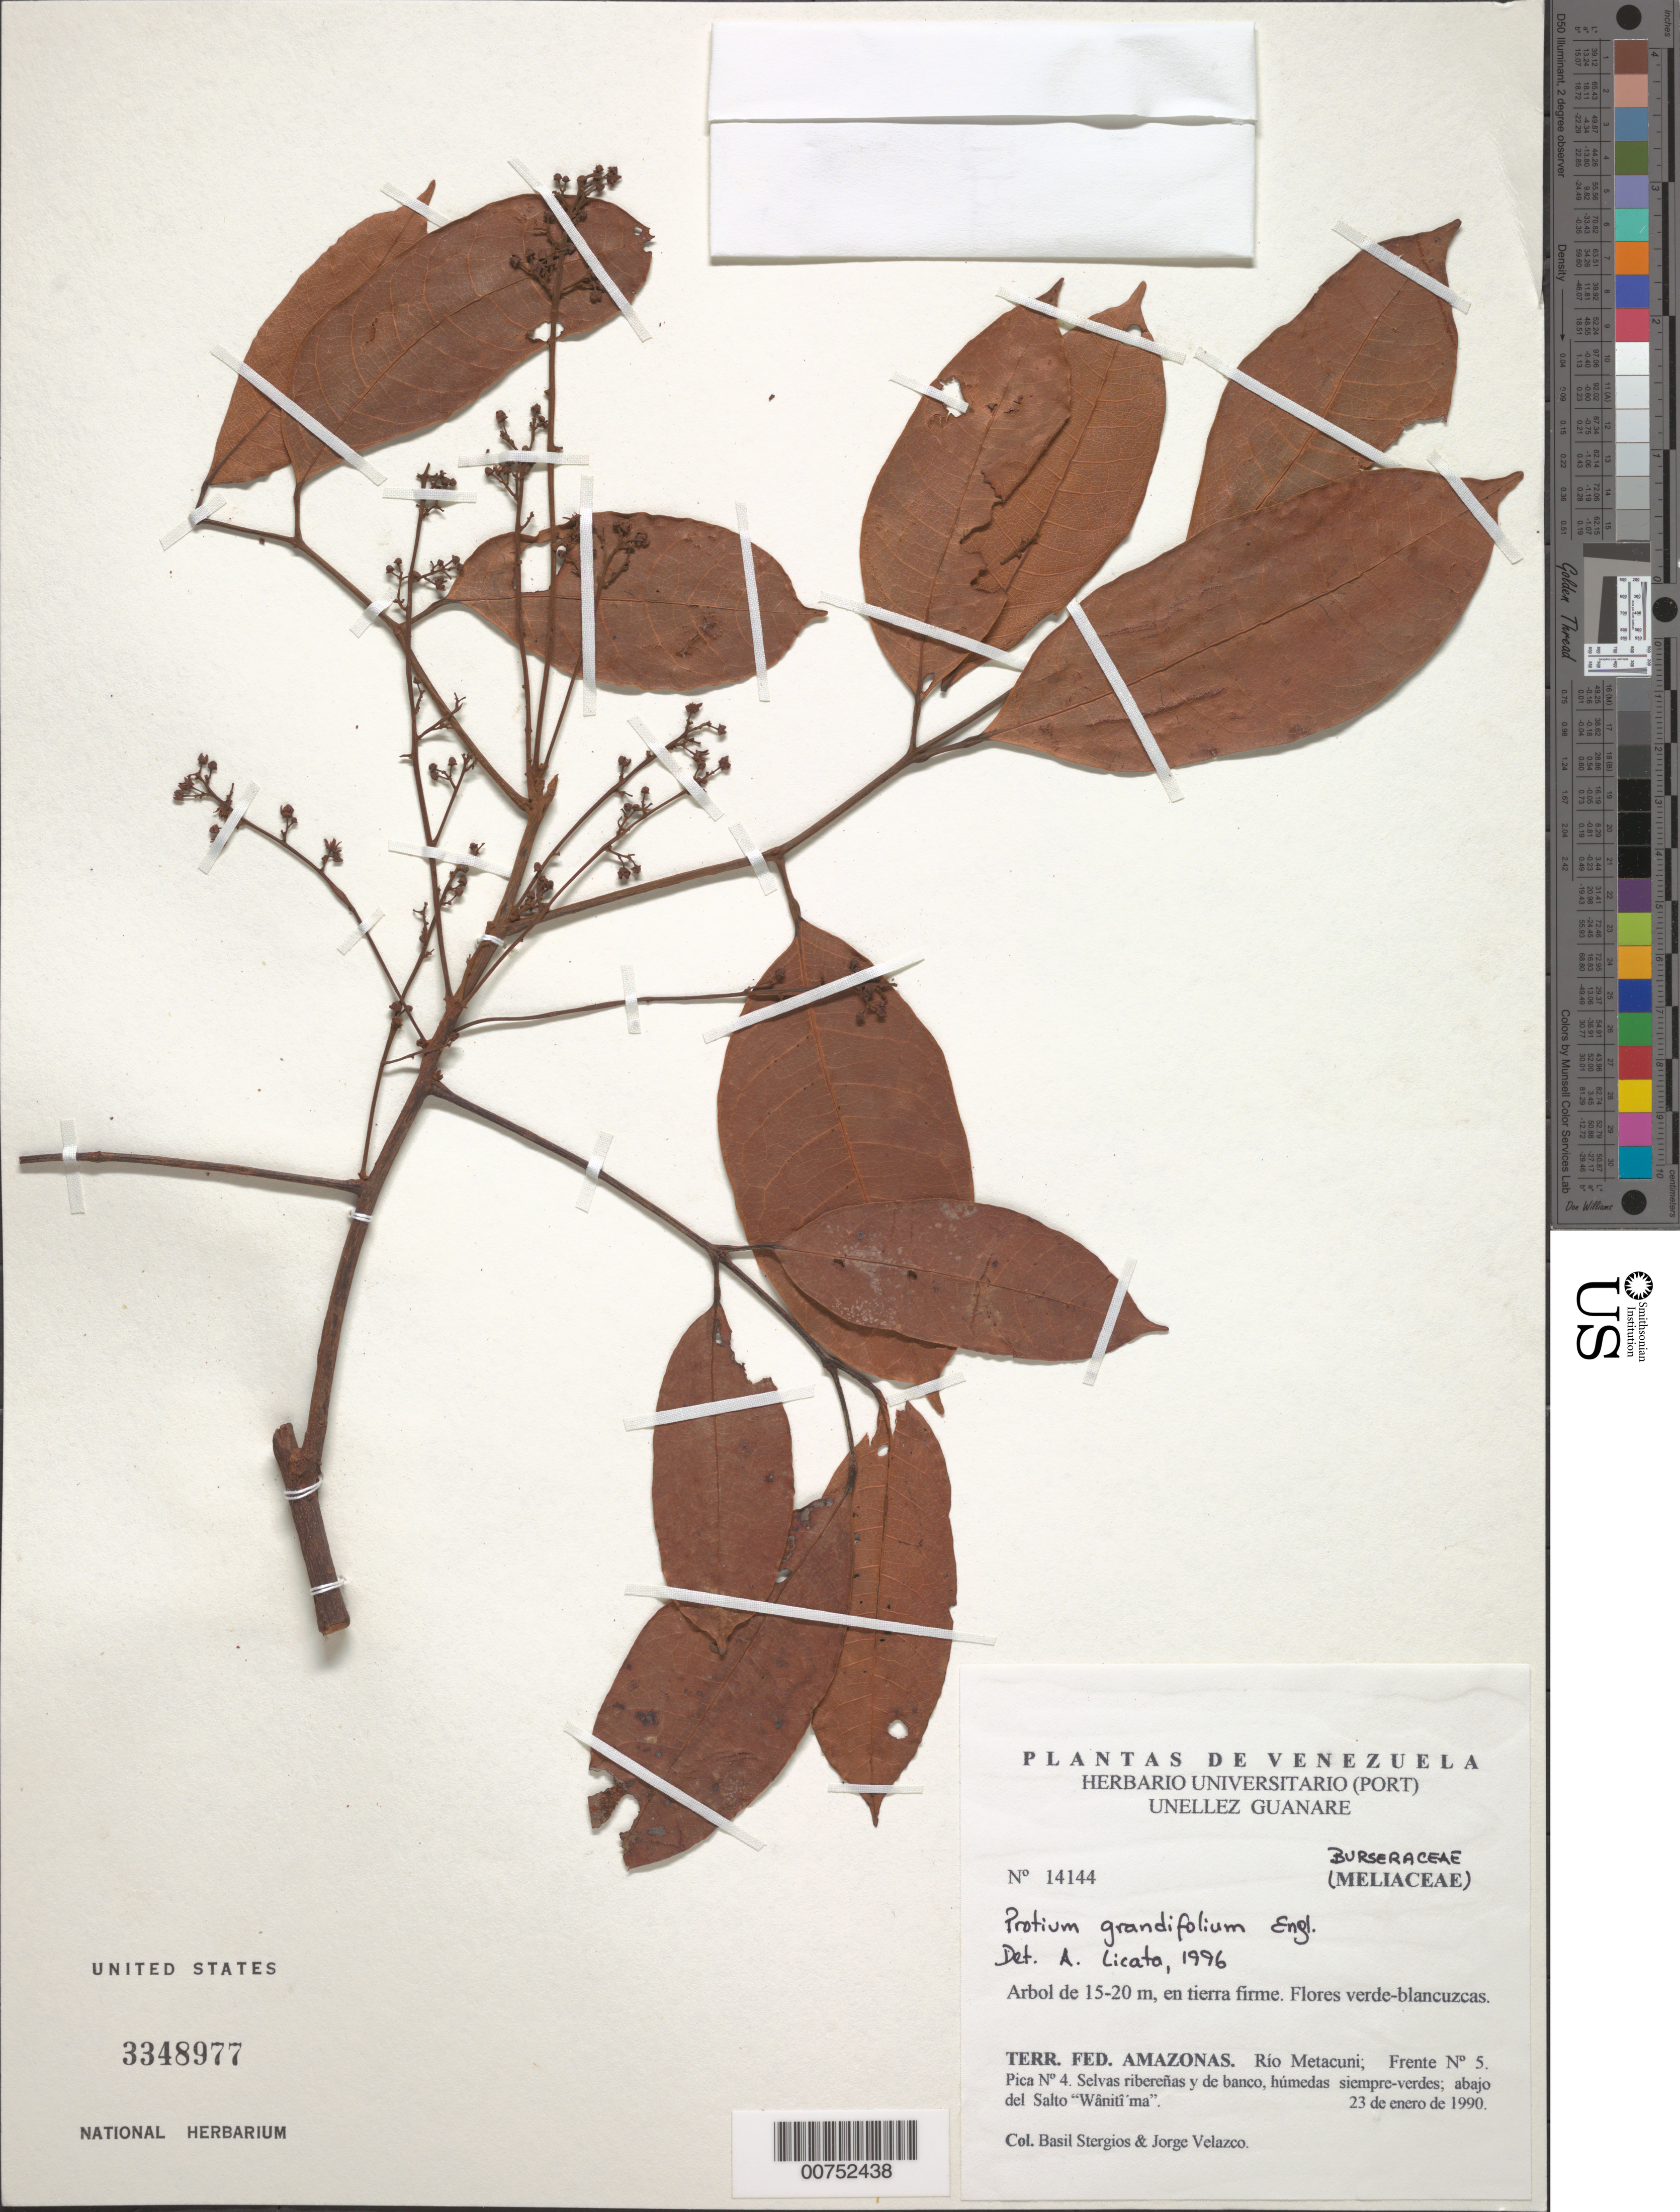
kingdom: Plantae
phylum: Tracheophyta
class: Magnoliopsida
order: Sapindales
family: Burseraceae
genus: Protium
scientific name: Protium grandifolium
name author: Engl.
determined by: Licata, A., (PORT), Univ. Nac. Exp. de los Llanos Ezequiel Zamora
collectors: B. G. Stergios & J. Velazco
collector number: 14114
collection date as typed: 23-Jan-90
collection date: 1990-01-23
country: Venezuela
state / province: Amazonas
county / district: Alto Orinoco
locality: Río Metacuni; Frente no. 5, abajo del (Salto) "Pura Waniti'ma"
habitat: Selvas riberenas y de banco, en tierra firme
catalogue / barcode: US 3348977